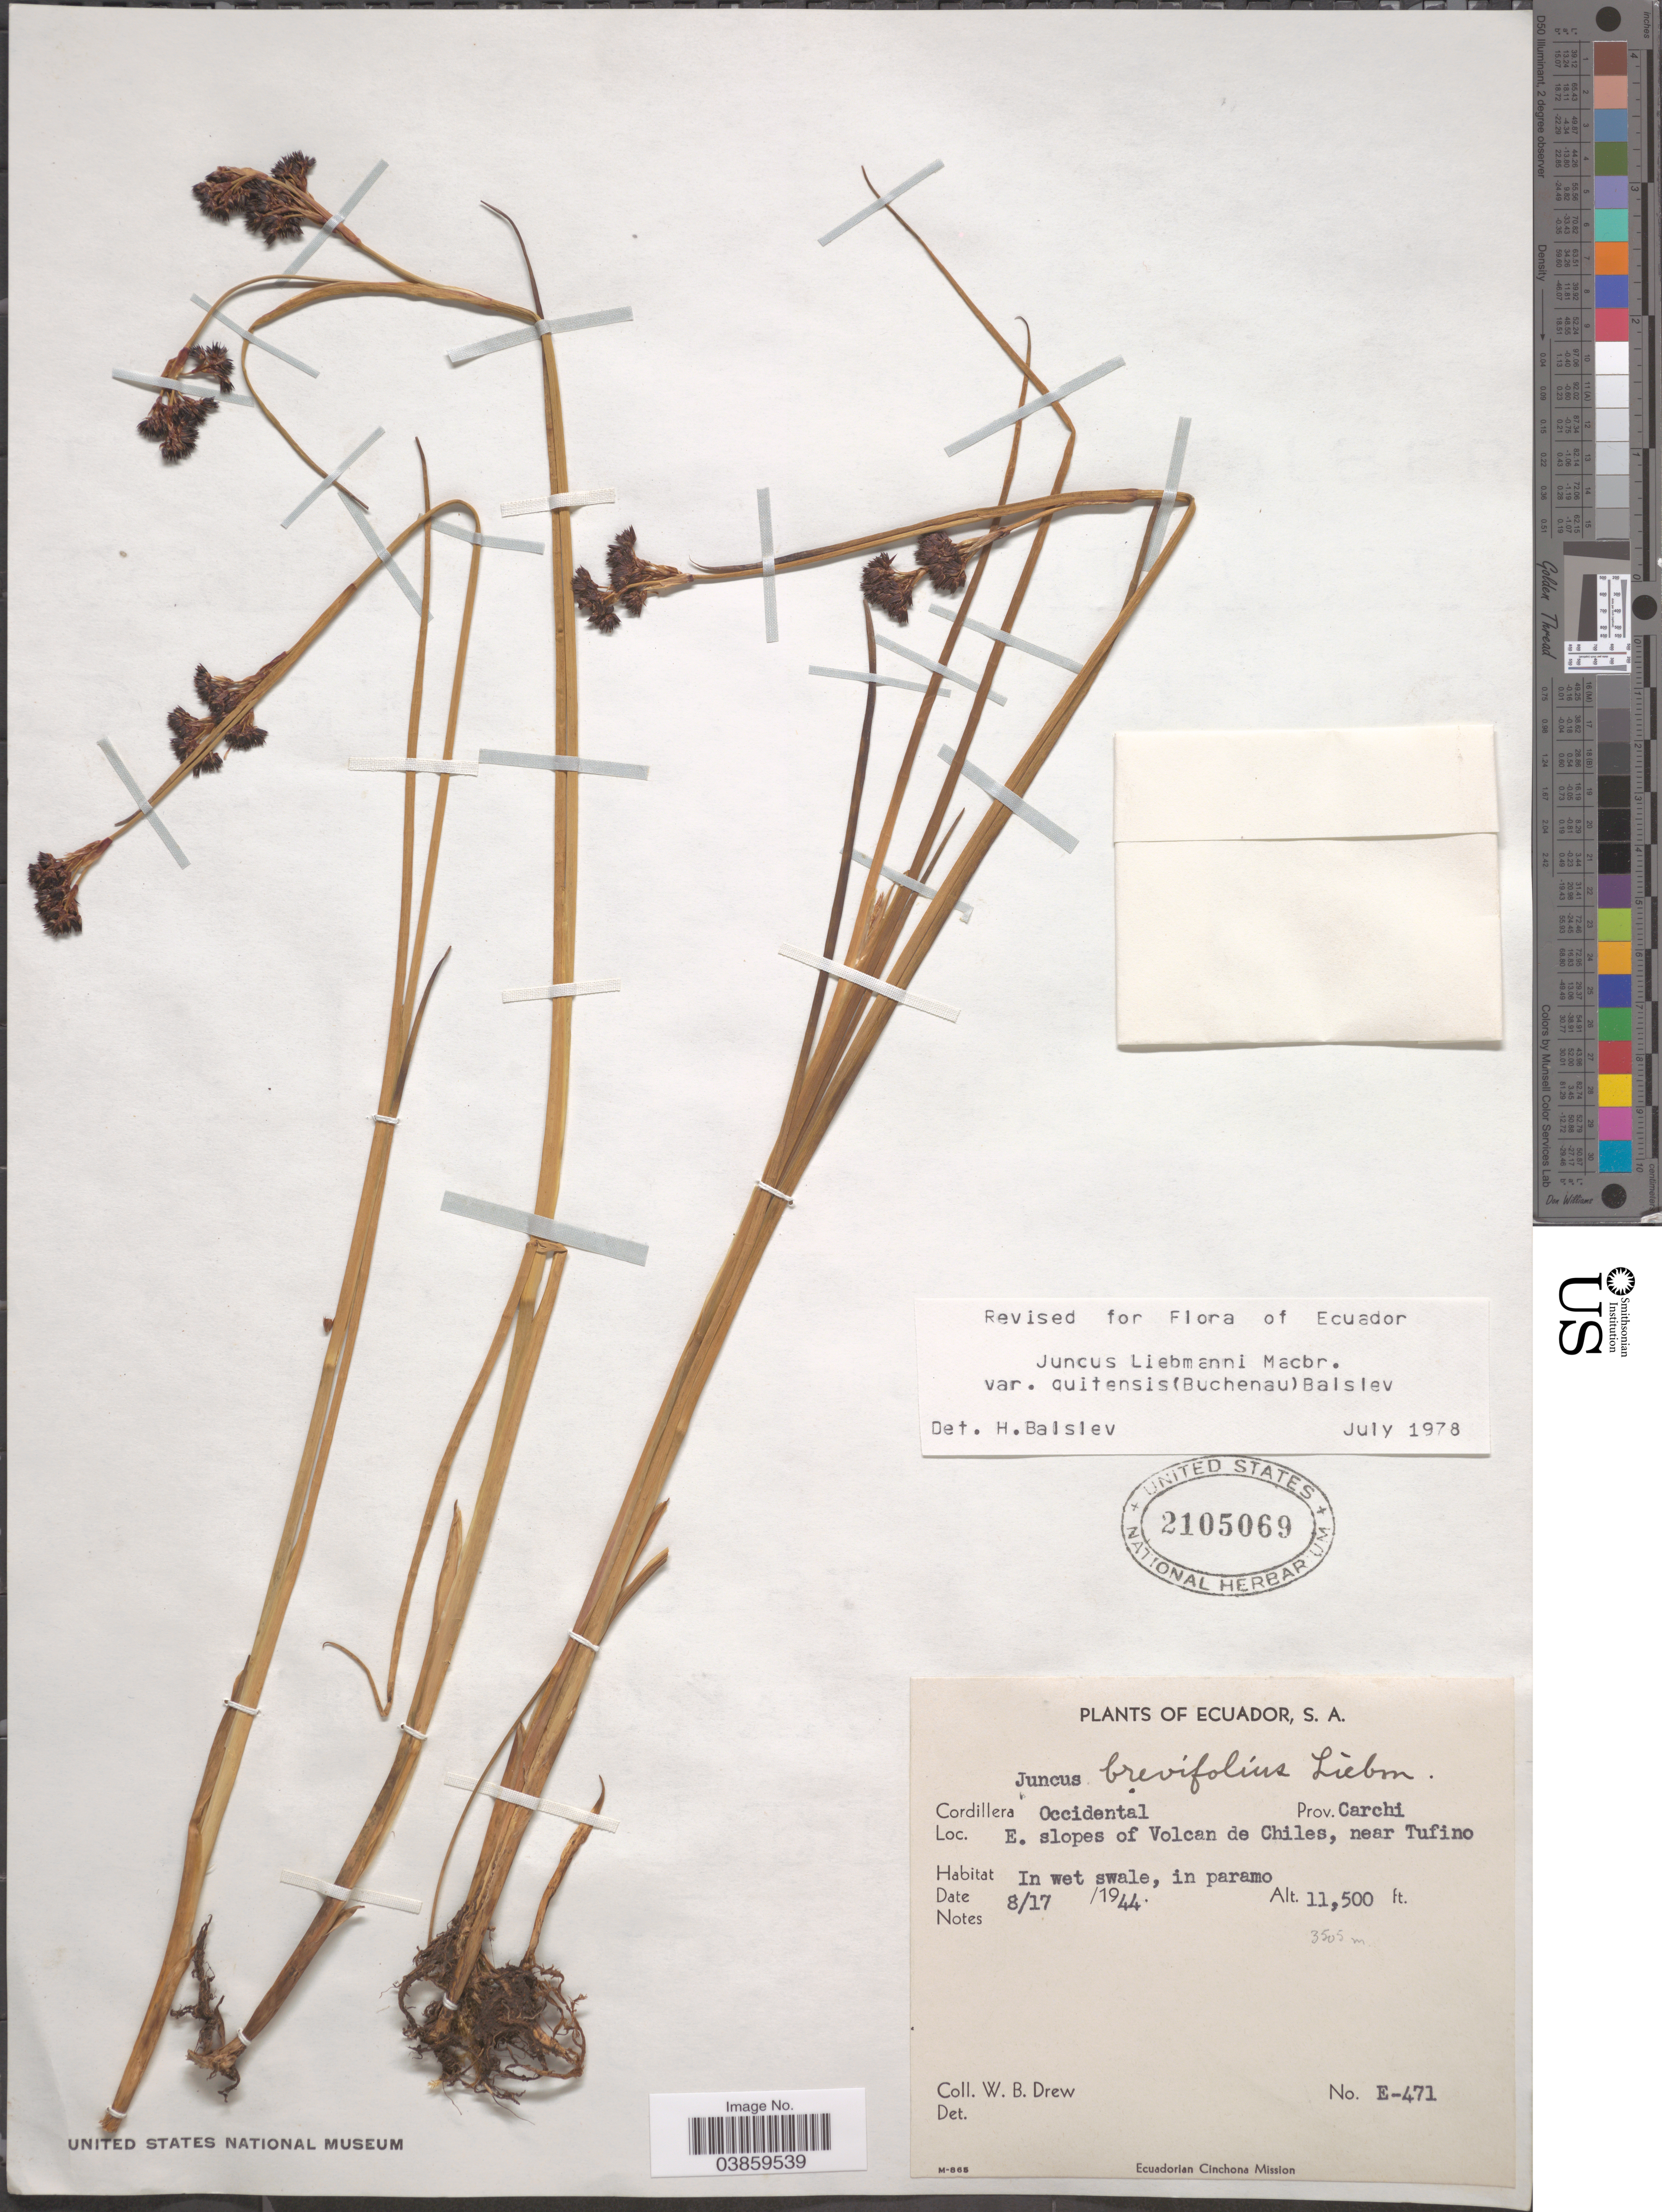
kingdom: Plantae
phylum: Tracheophyta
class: Liliopsida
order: Poales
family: Juncaceae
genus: Juncus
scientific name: Juncus liebmannii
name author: J.F. Macbr.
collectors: W. B. Drew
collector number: E-471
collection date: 1944-08-17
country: Ecuador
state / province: Carchi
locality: Cordillera Occidental. E. slopes of Volcan de Chiles, near Tufino.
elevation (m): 3505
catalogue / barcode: US 2105069